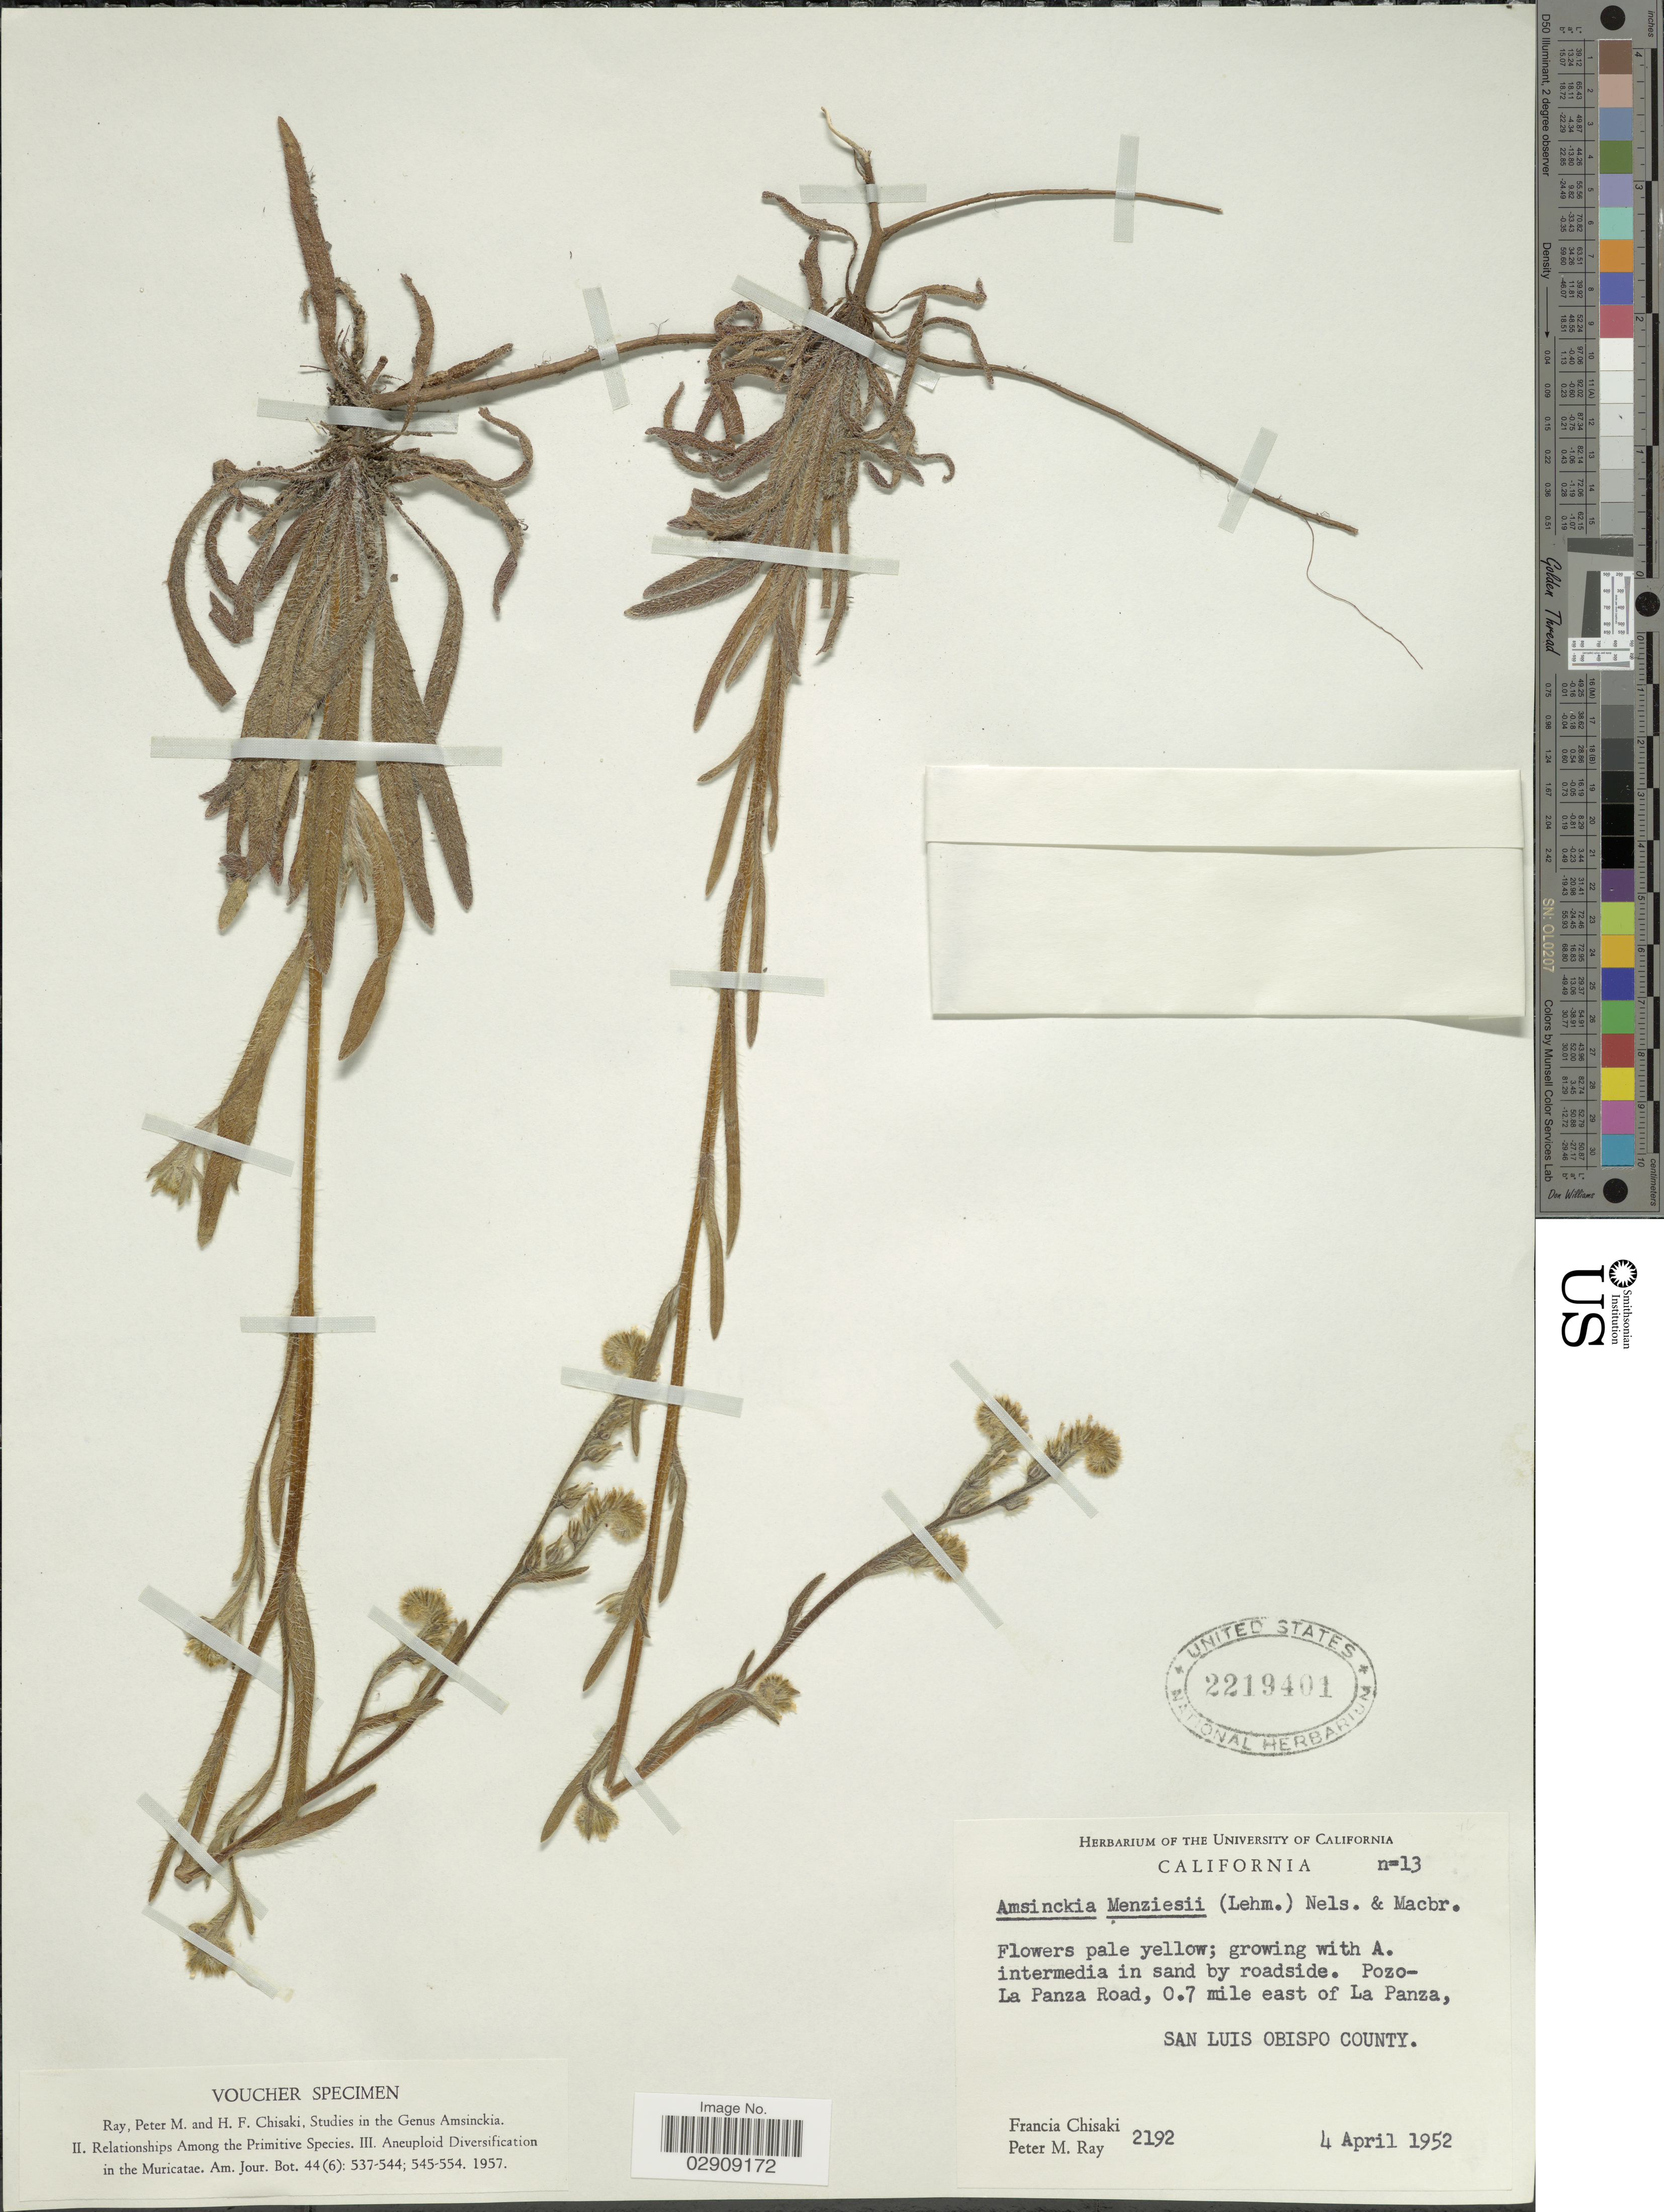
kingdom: Plantae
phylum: Tracheophyta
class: Magnoliopsida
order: Boraginales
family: Boraginaceae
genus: Amsinckia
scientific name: Amsinckia menziesii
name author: A. Nelson & J.F. Macbr.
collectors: F. Chisaki & P. Ray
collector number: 2192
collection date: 1952-04-04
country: United States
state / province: California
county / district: San Luis Obispo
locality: Pozo-La Panza Road, 0.7 mile east of La Panza, San Luis Obispo County.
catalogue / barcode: US 2219401